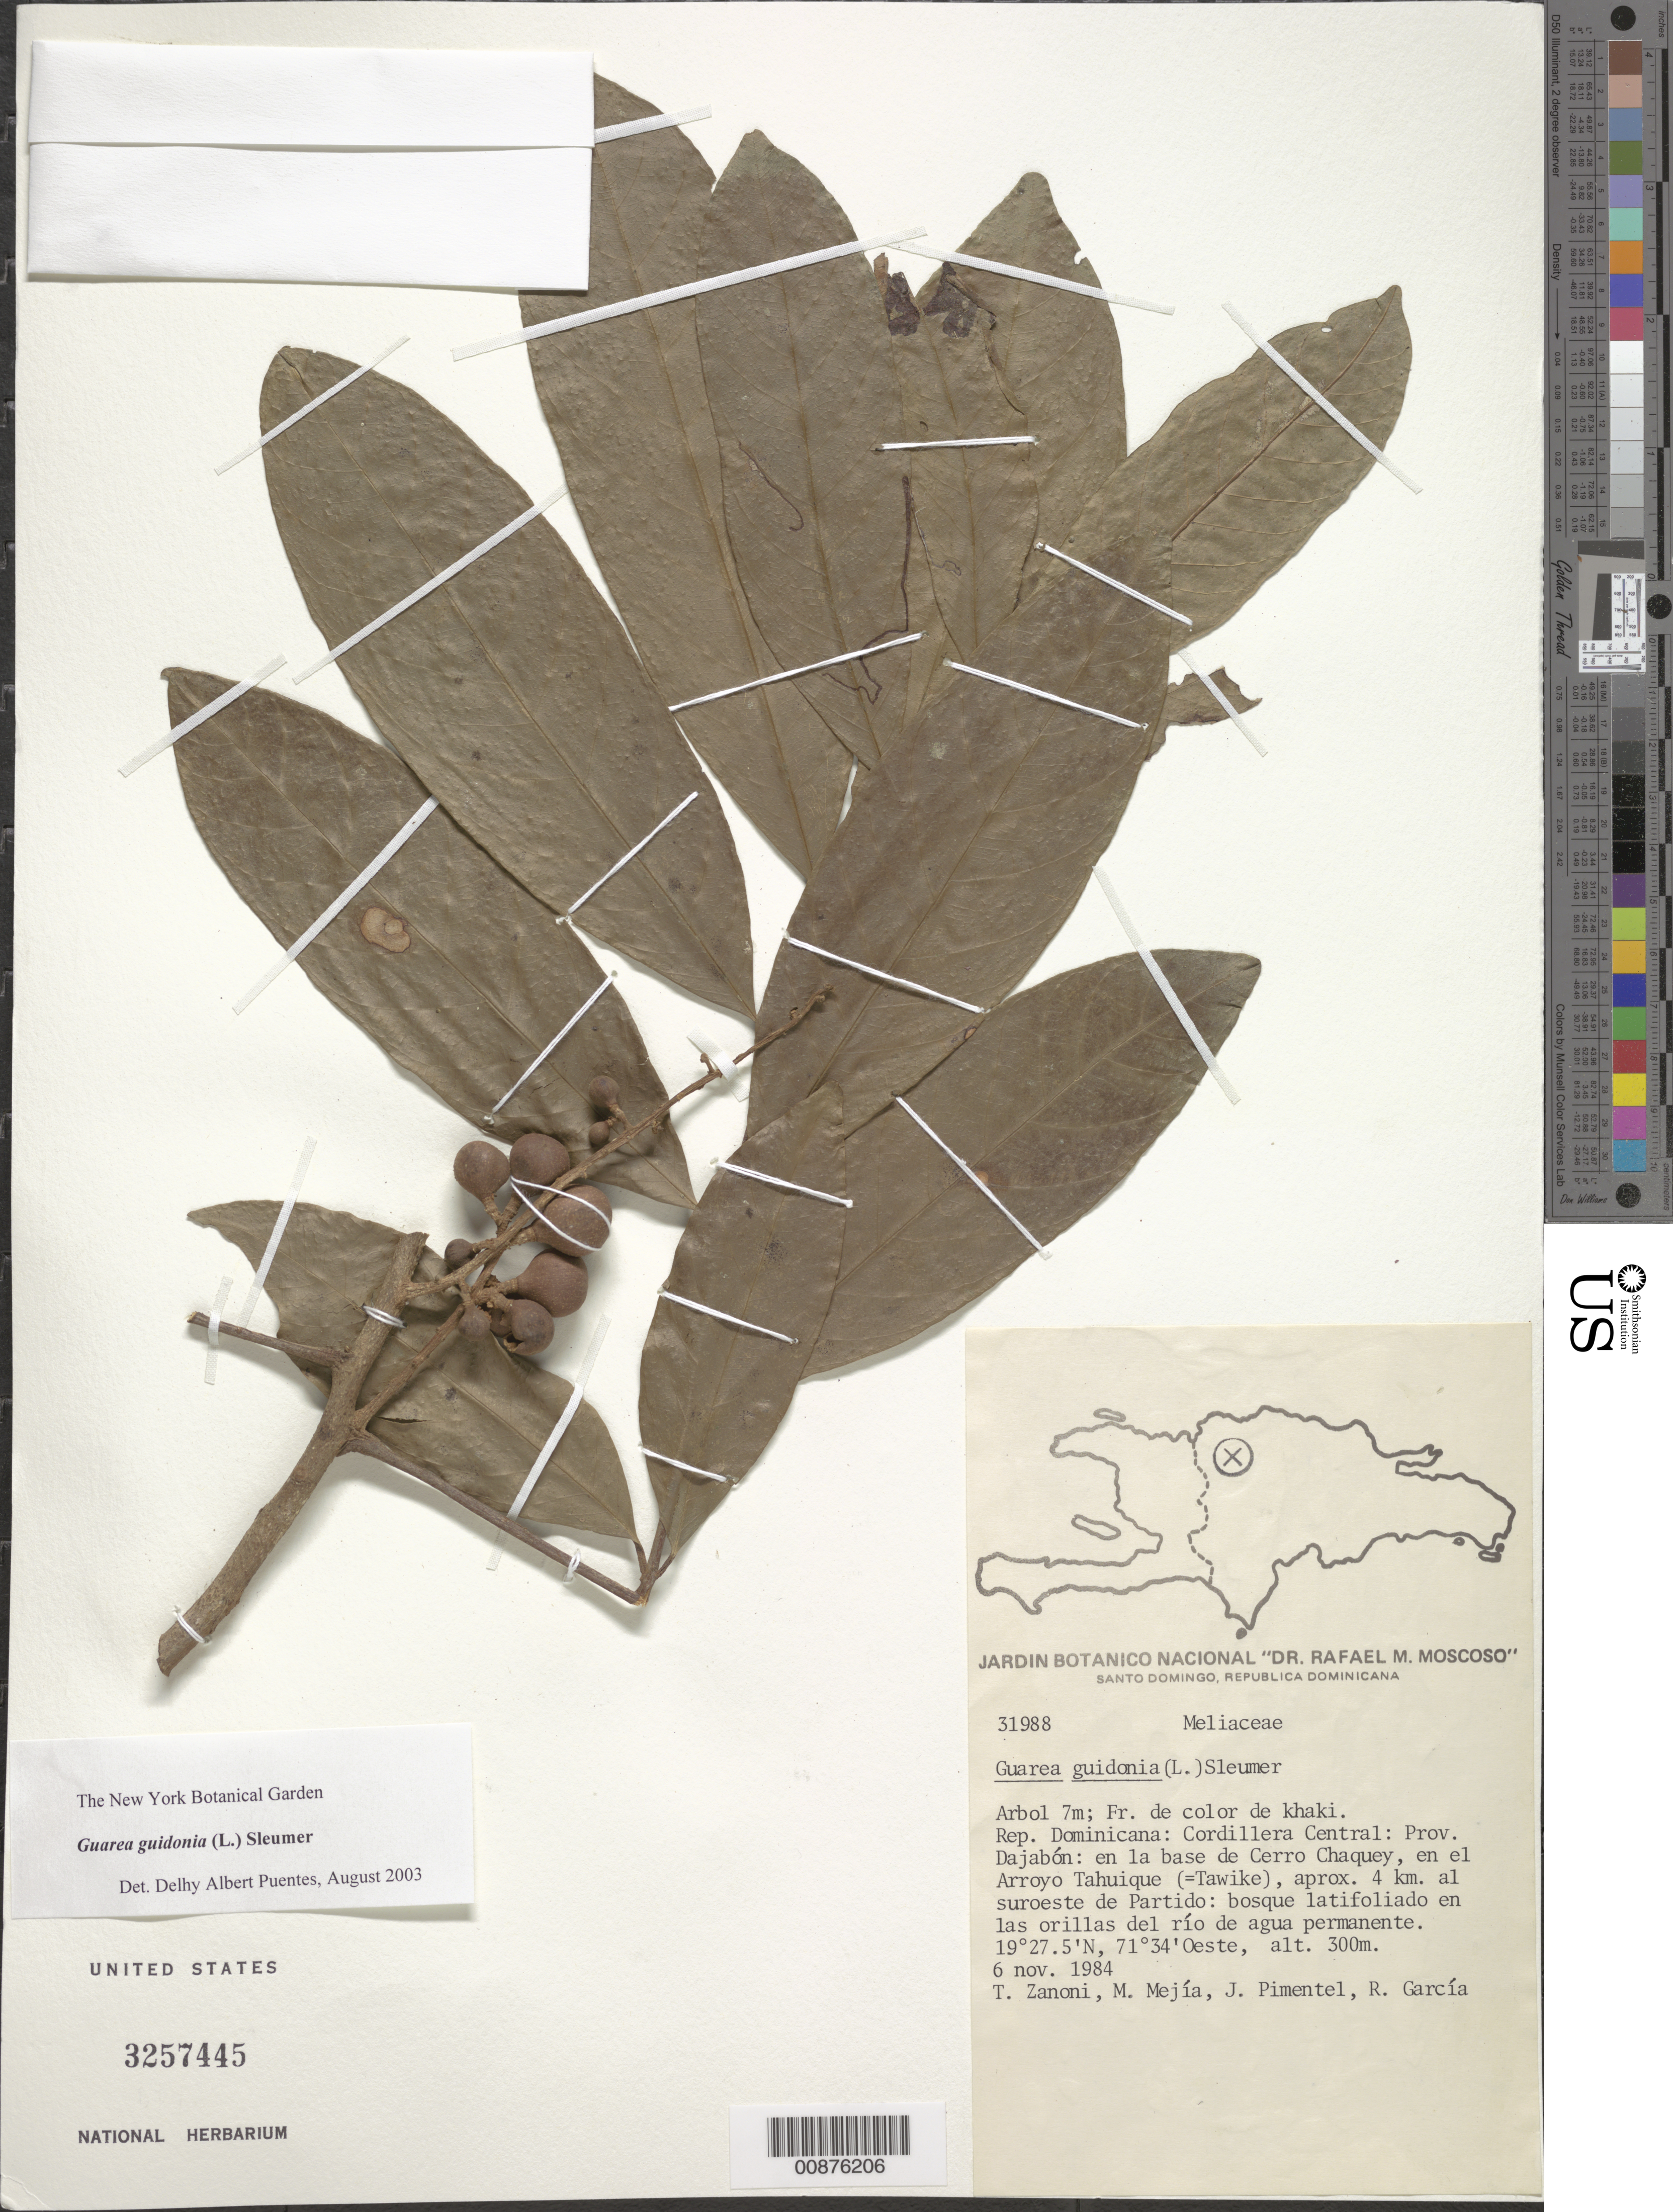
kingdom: Plantae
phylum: Tracheophyta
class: Magnoliopsida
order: Sapindales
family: Meliaceae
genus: Guarea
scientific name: Guarea guidonia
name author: (L.) Sleumer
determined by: Puentes, D. A.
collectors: T. A. Zanoni, M. Mejia, J. Pimentel & R. G. García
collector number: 31988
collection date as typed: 06 Nov 1984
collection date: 1984-11-06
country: Dominican Republic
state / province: Dajabon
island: Hispaniola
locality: Cordillera Central, en la base de Cerro Chaquey, en el Arroyo Tahuique (=Tawike), aprox. 4 km. al suroeste de Partido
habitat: Bosque latifoliado en las orillas del río de agua permanente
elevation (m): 300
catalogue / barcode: US 3257445